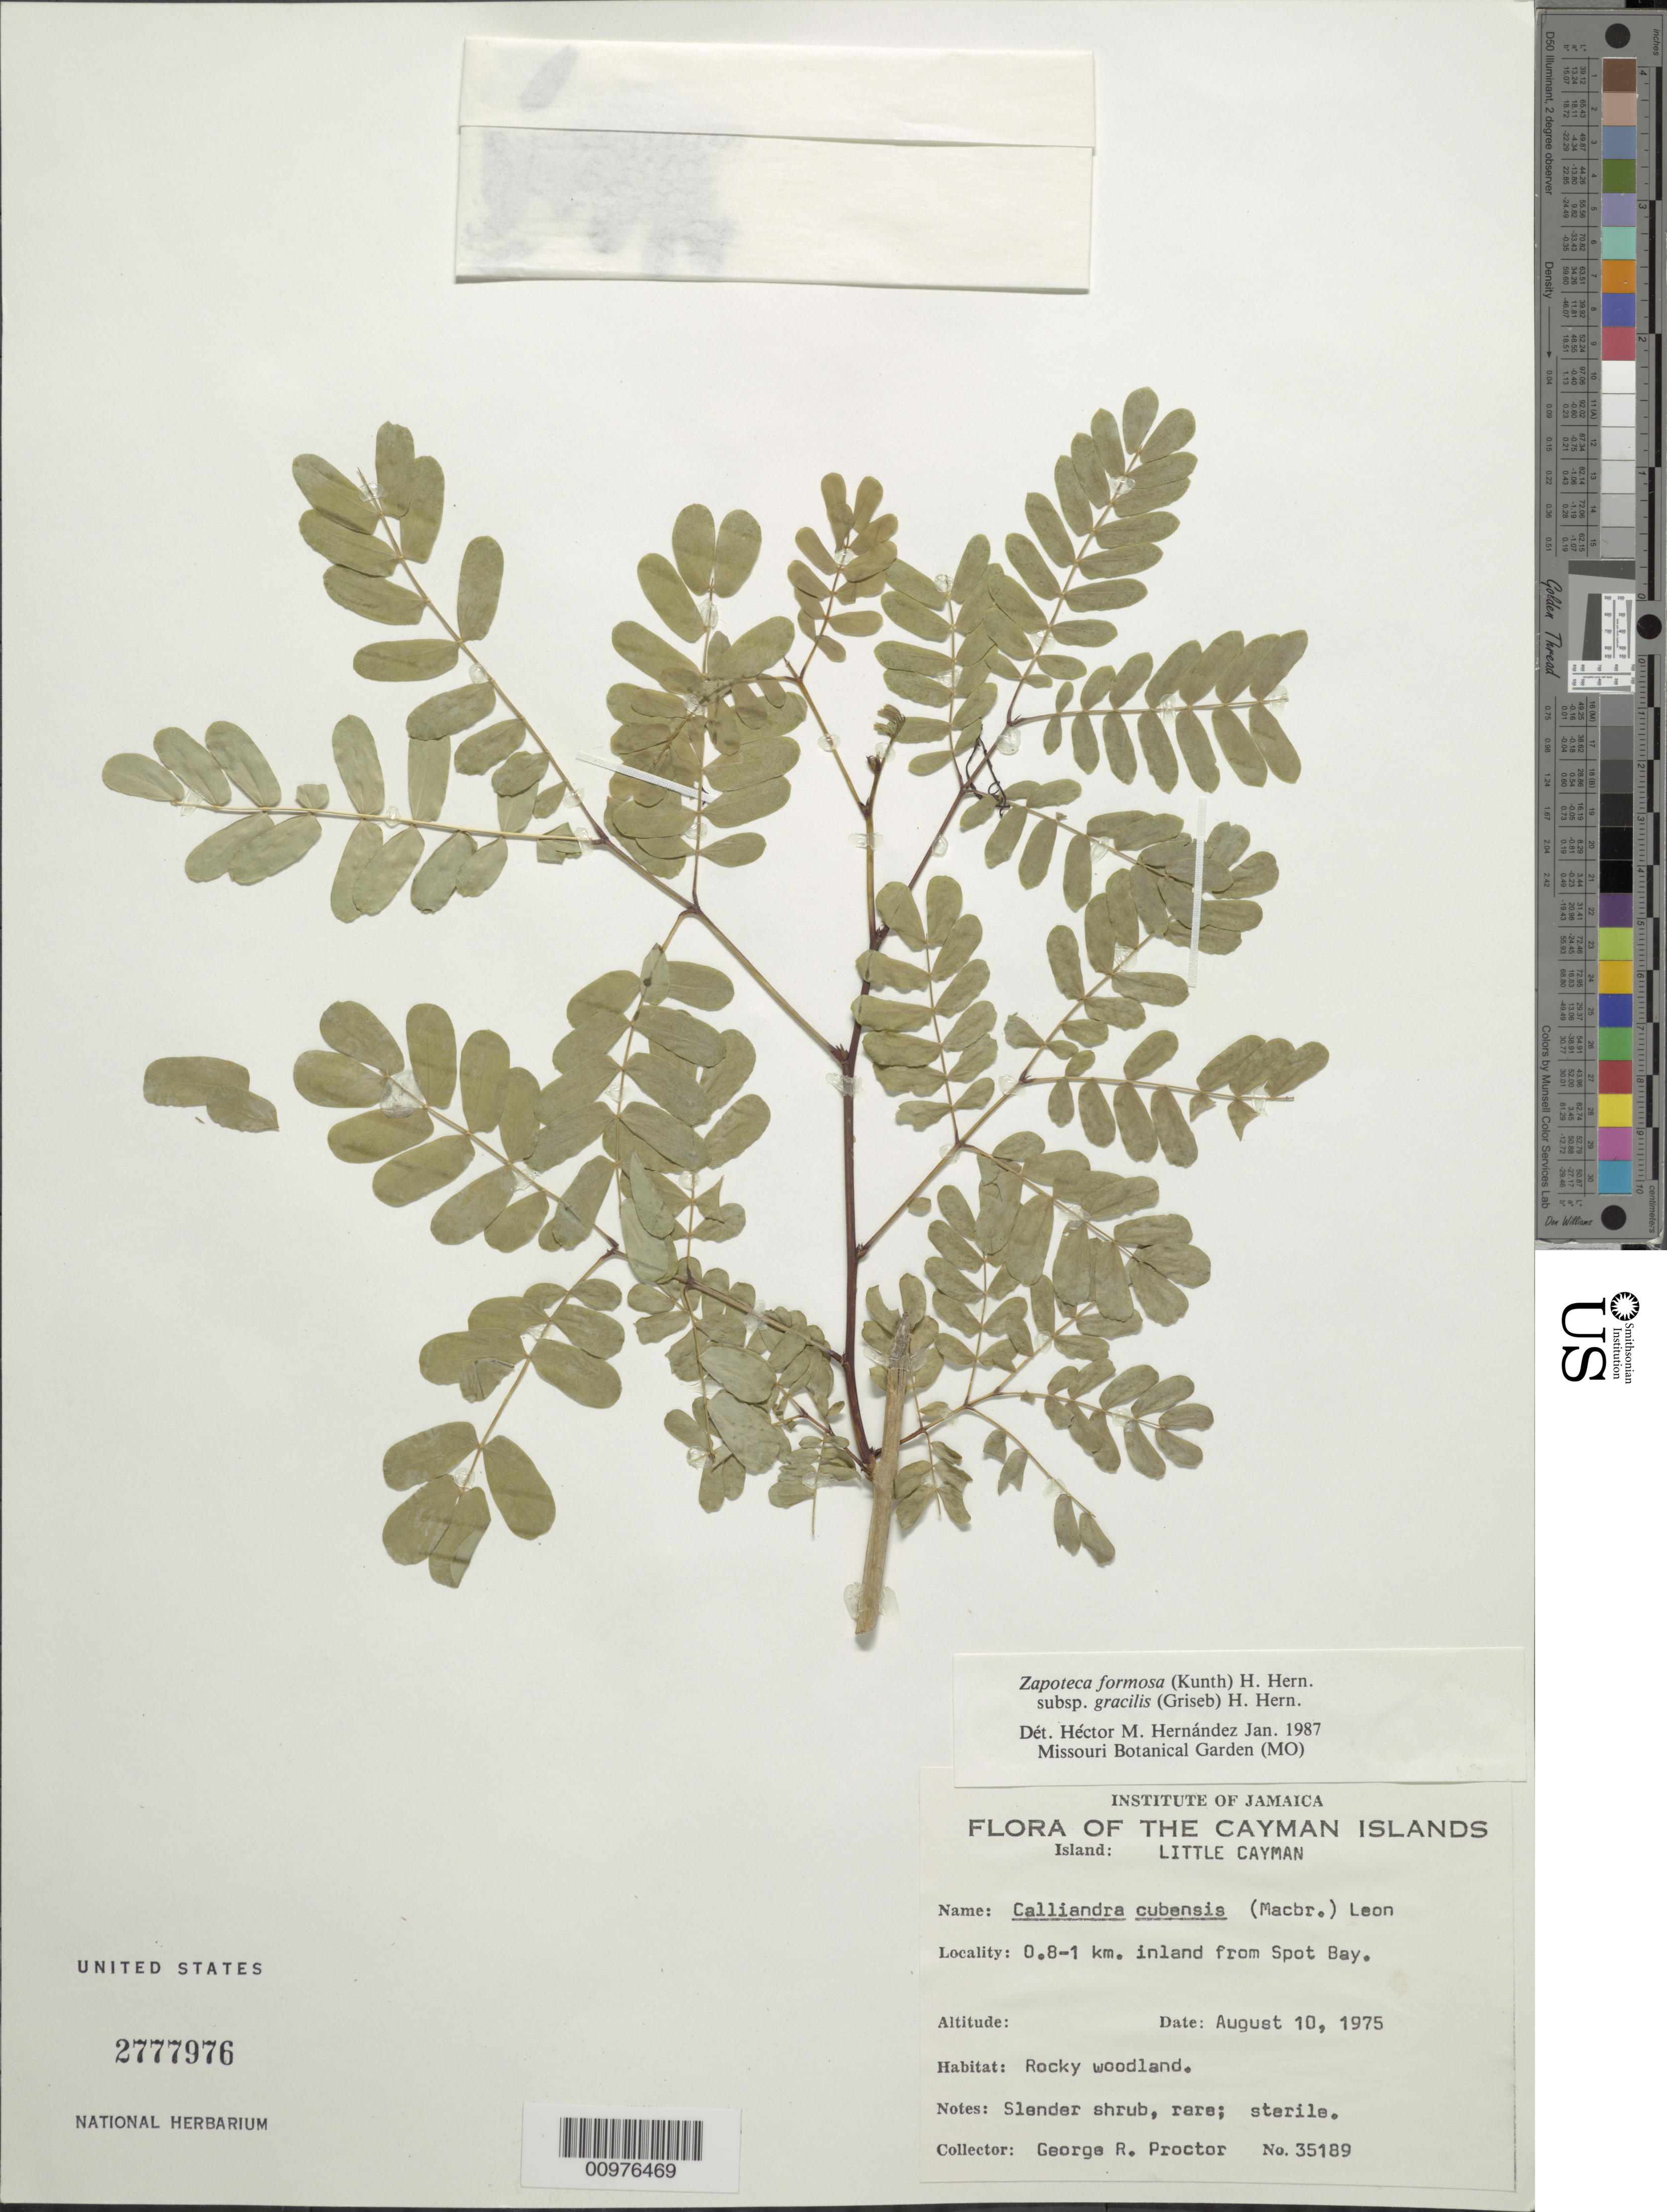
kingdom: Plantae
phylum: Tracheophyta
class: Magnoliopsida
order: Fabales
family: Fabaceae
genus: Zapoteca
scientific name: Zapoteca formosa subsp. gracilis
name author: (Griseb.) H.M. Hern.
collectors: G. R. Proctor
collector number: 35189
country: Cayman Islands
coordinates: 0 N, 0 E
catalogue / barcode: US 2777976